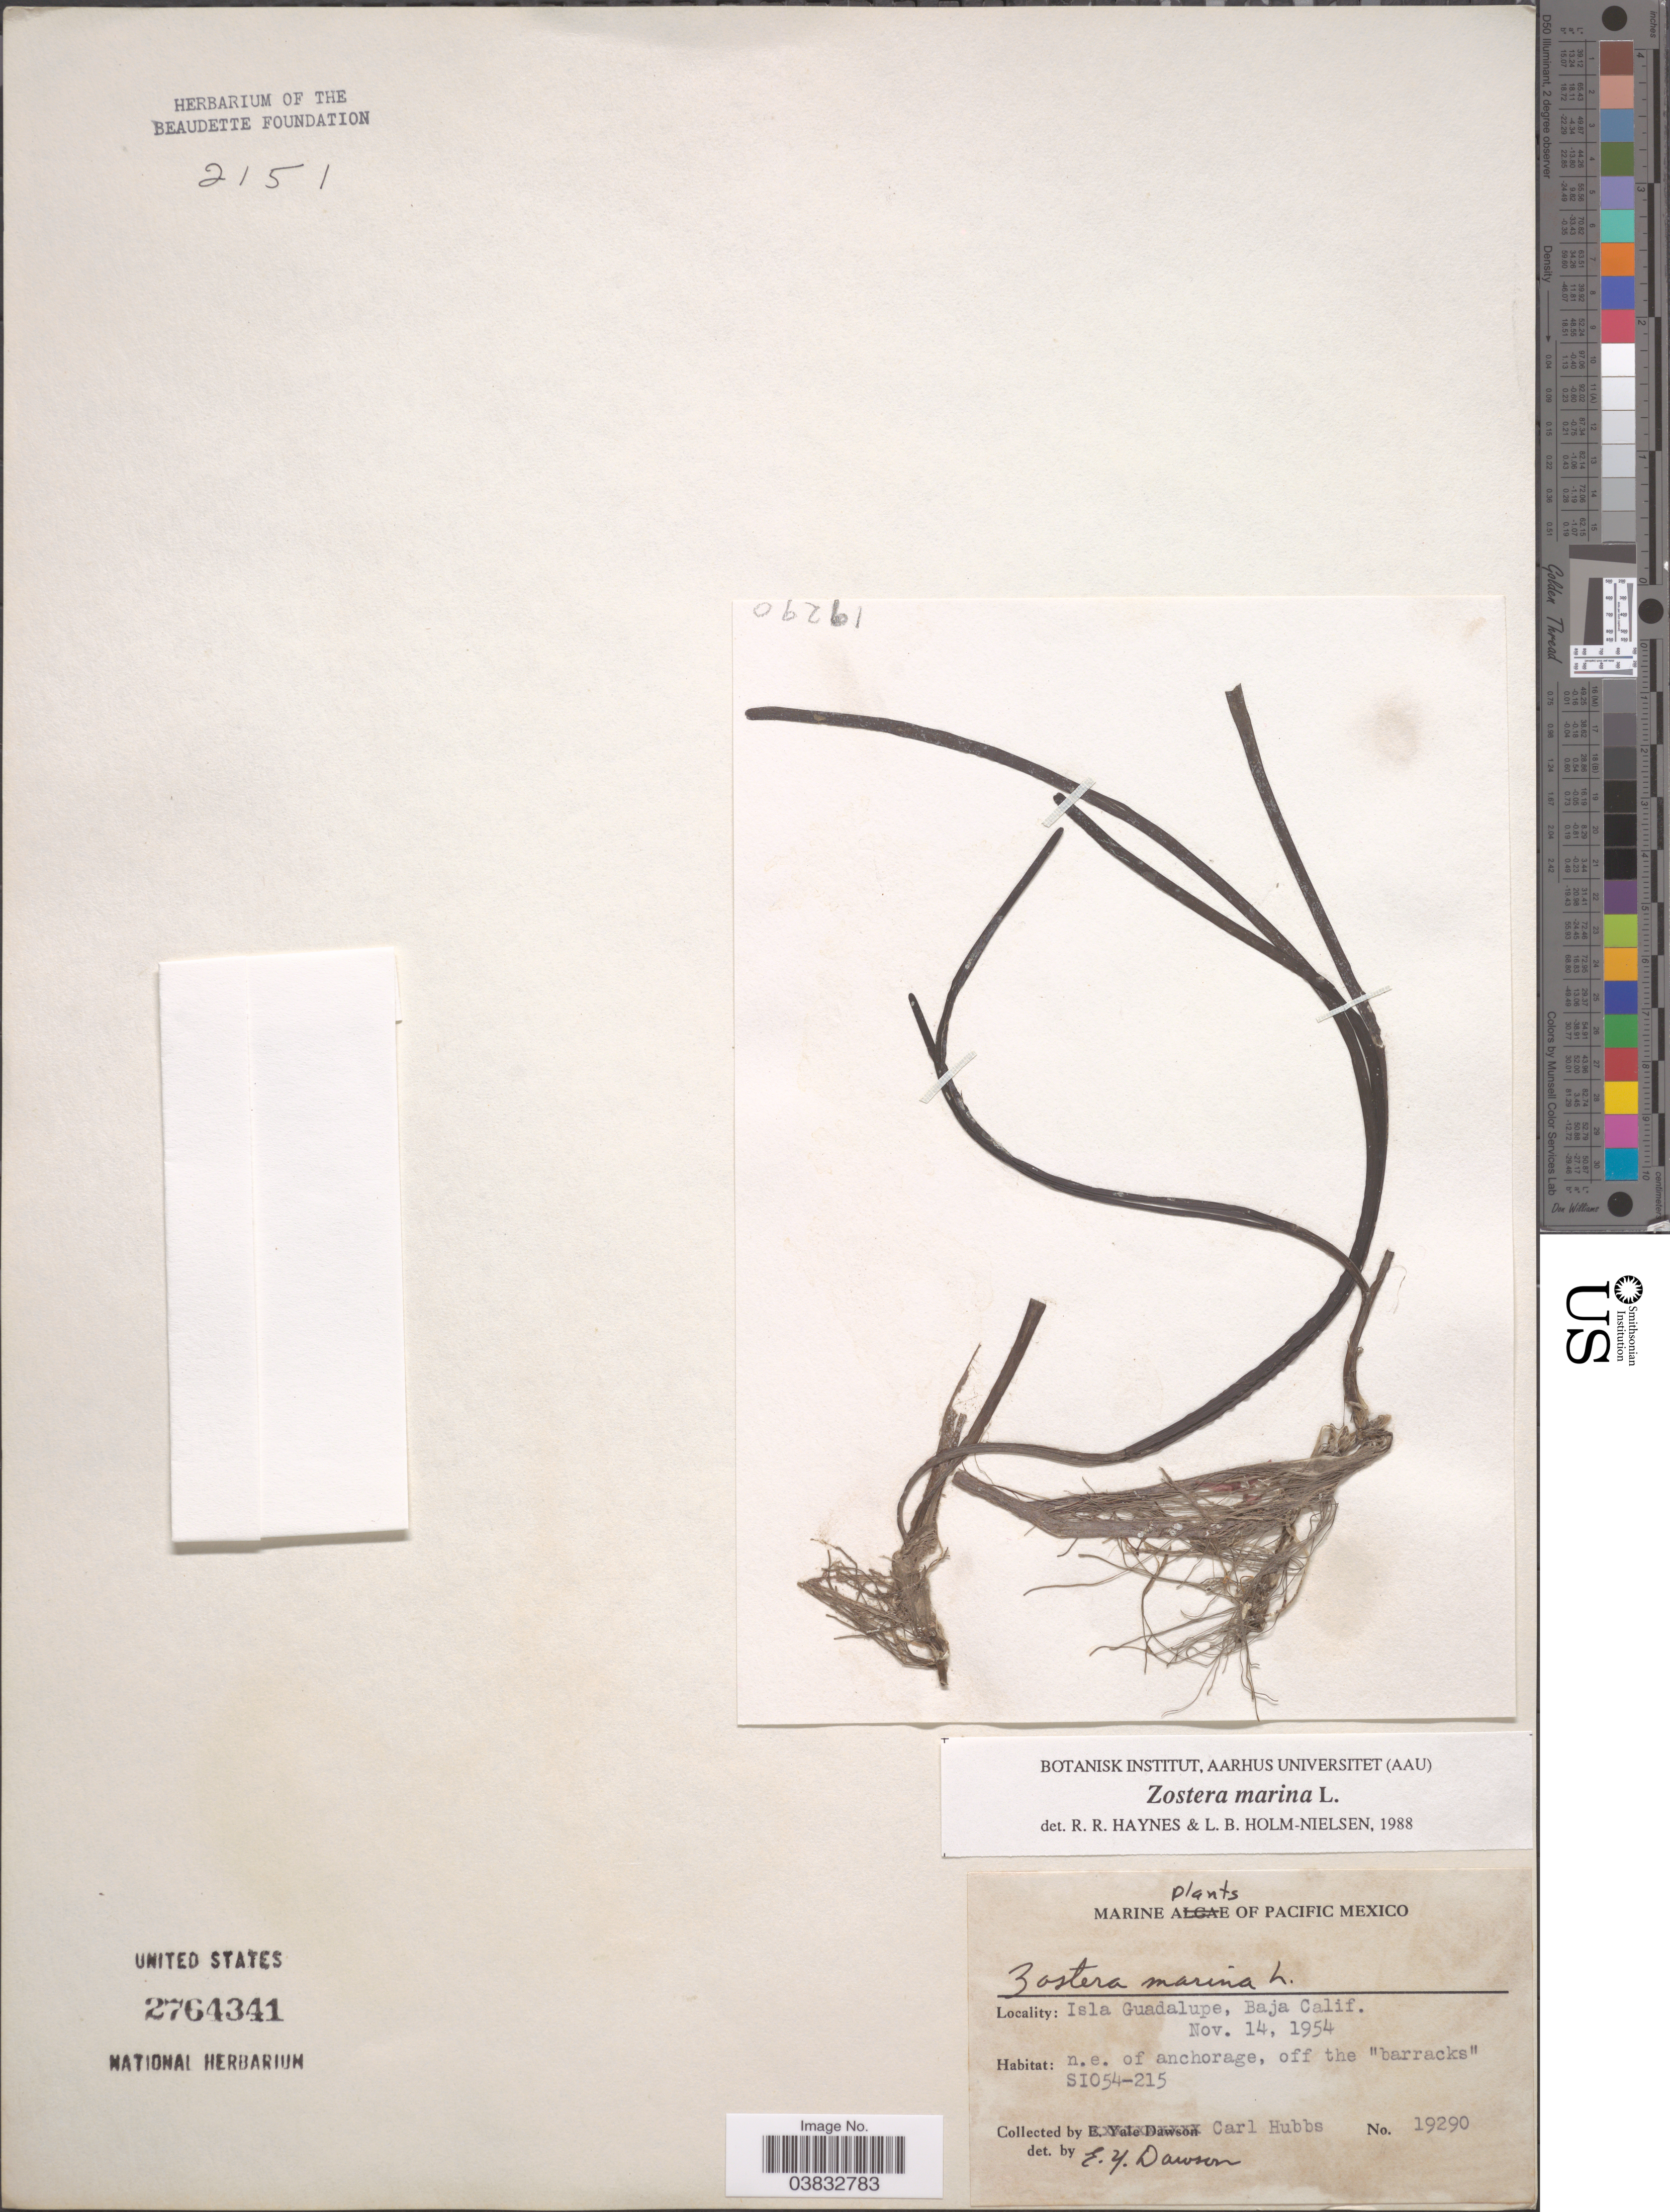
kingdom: Plantae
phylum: Tracheophyta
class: Liliopsida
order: Alismatales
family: Zosteraceae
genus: Zostera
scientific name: Zostera marina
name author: L.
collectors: C. Hubbs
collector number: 19290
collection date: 1954-11-14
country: Mexico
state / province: Baja California Norte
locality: Pacific Mexico. Isla Guadalupe, n.e. of anchorage, off the "barracks", SI054-215.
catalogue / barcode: US 2764341